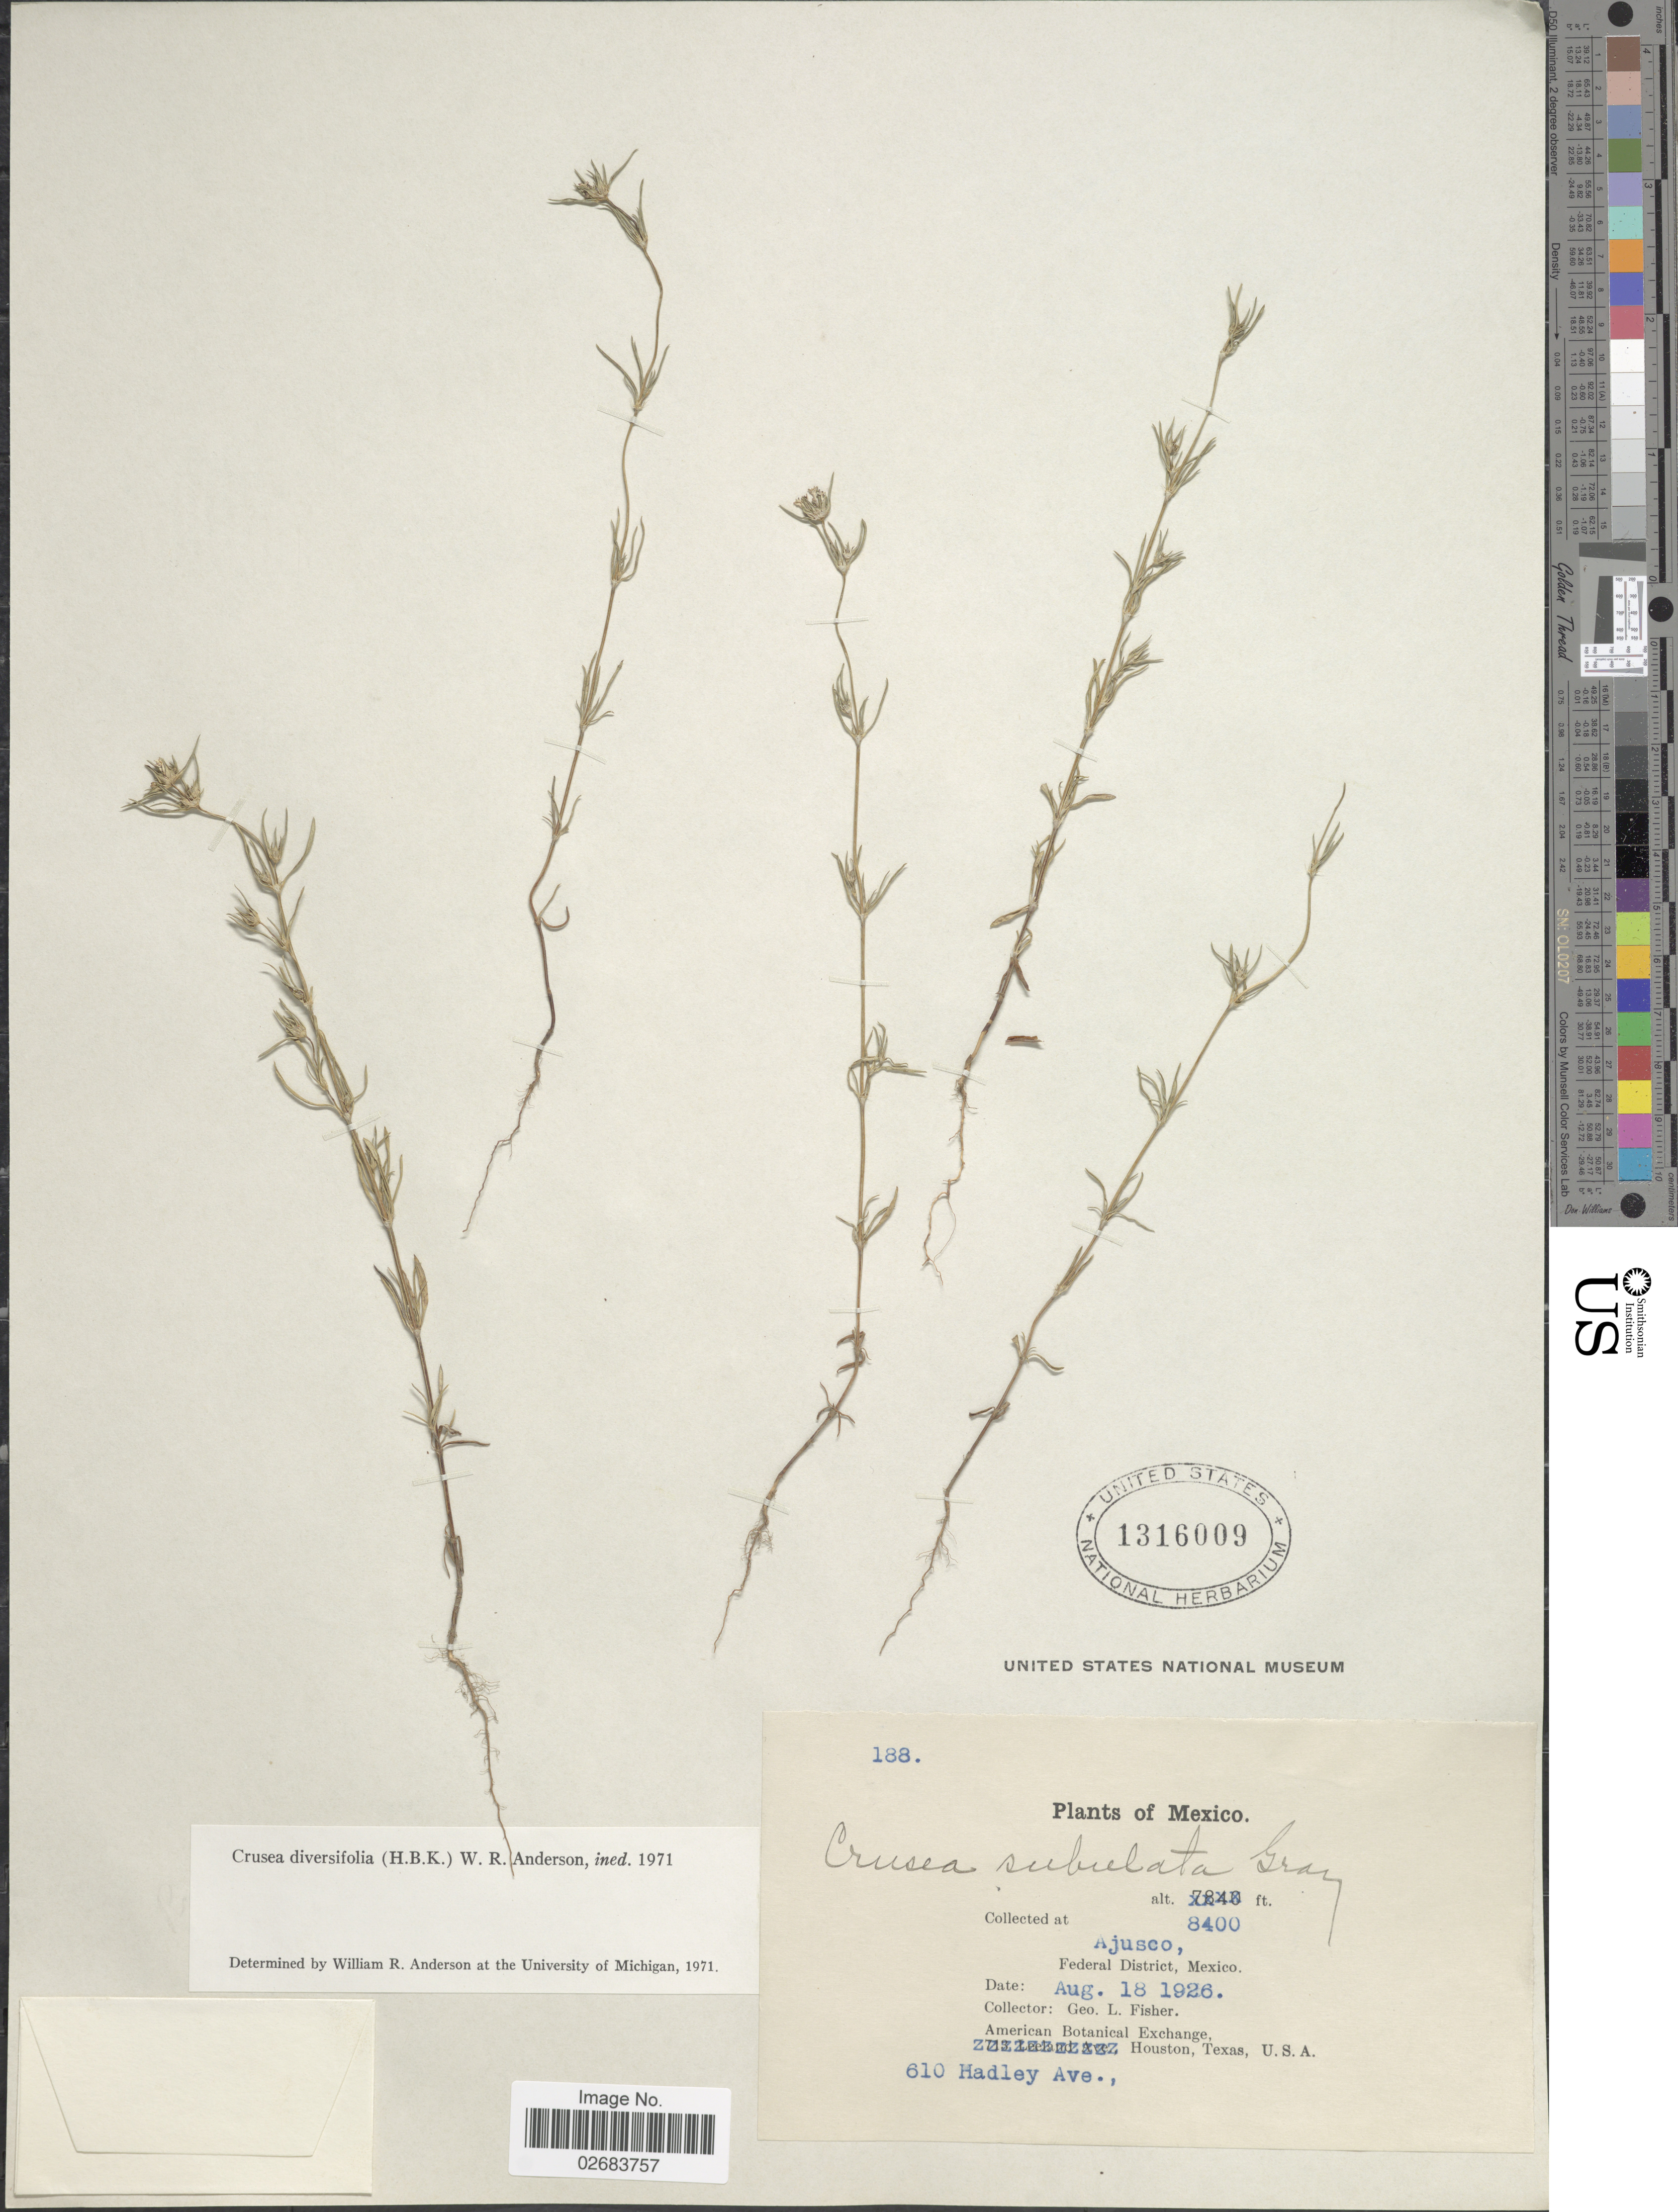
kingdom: Plantae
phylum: Tracheophyta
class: Magnoliopsida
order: Gentianales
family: Rubiaceae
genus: Crusea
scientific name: Crusea diversifolia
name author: (Kunth) W.R. Anderson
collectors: G. L. Fisher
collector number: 188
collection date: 1926-08-18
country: Mexico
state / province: Distrito Federal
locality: Ajusco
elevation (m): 2560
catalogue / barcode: US 1316009